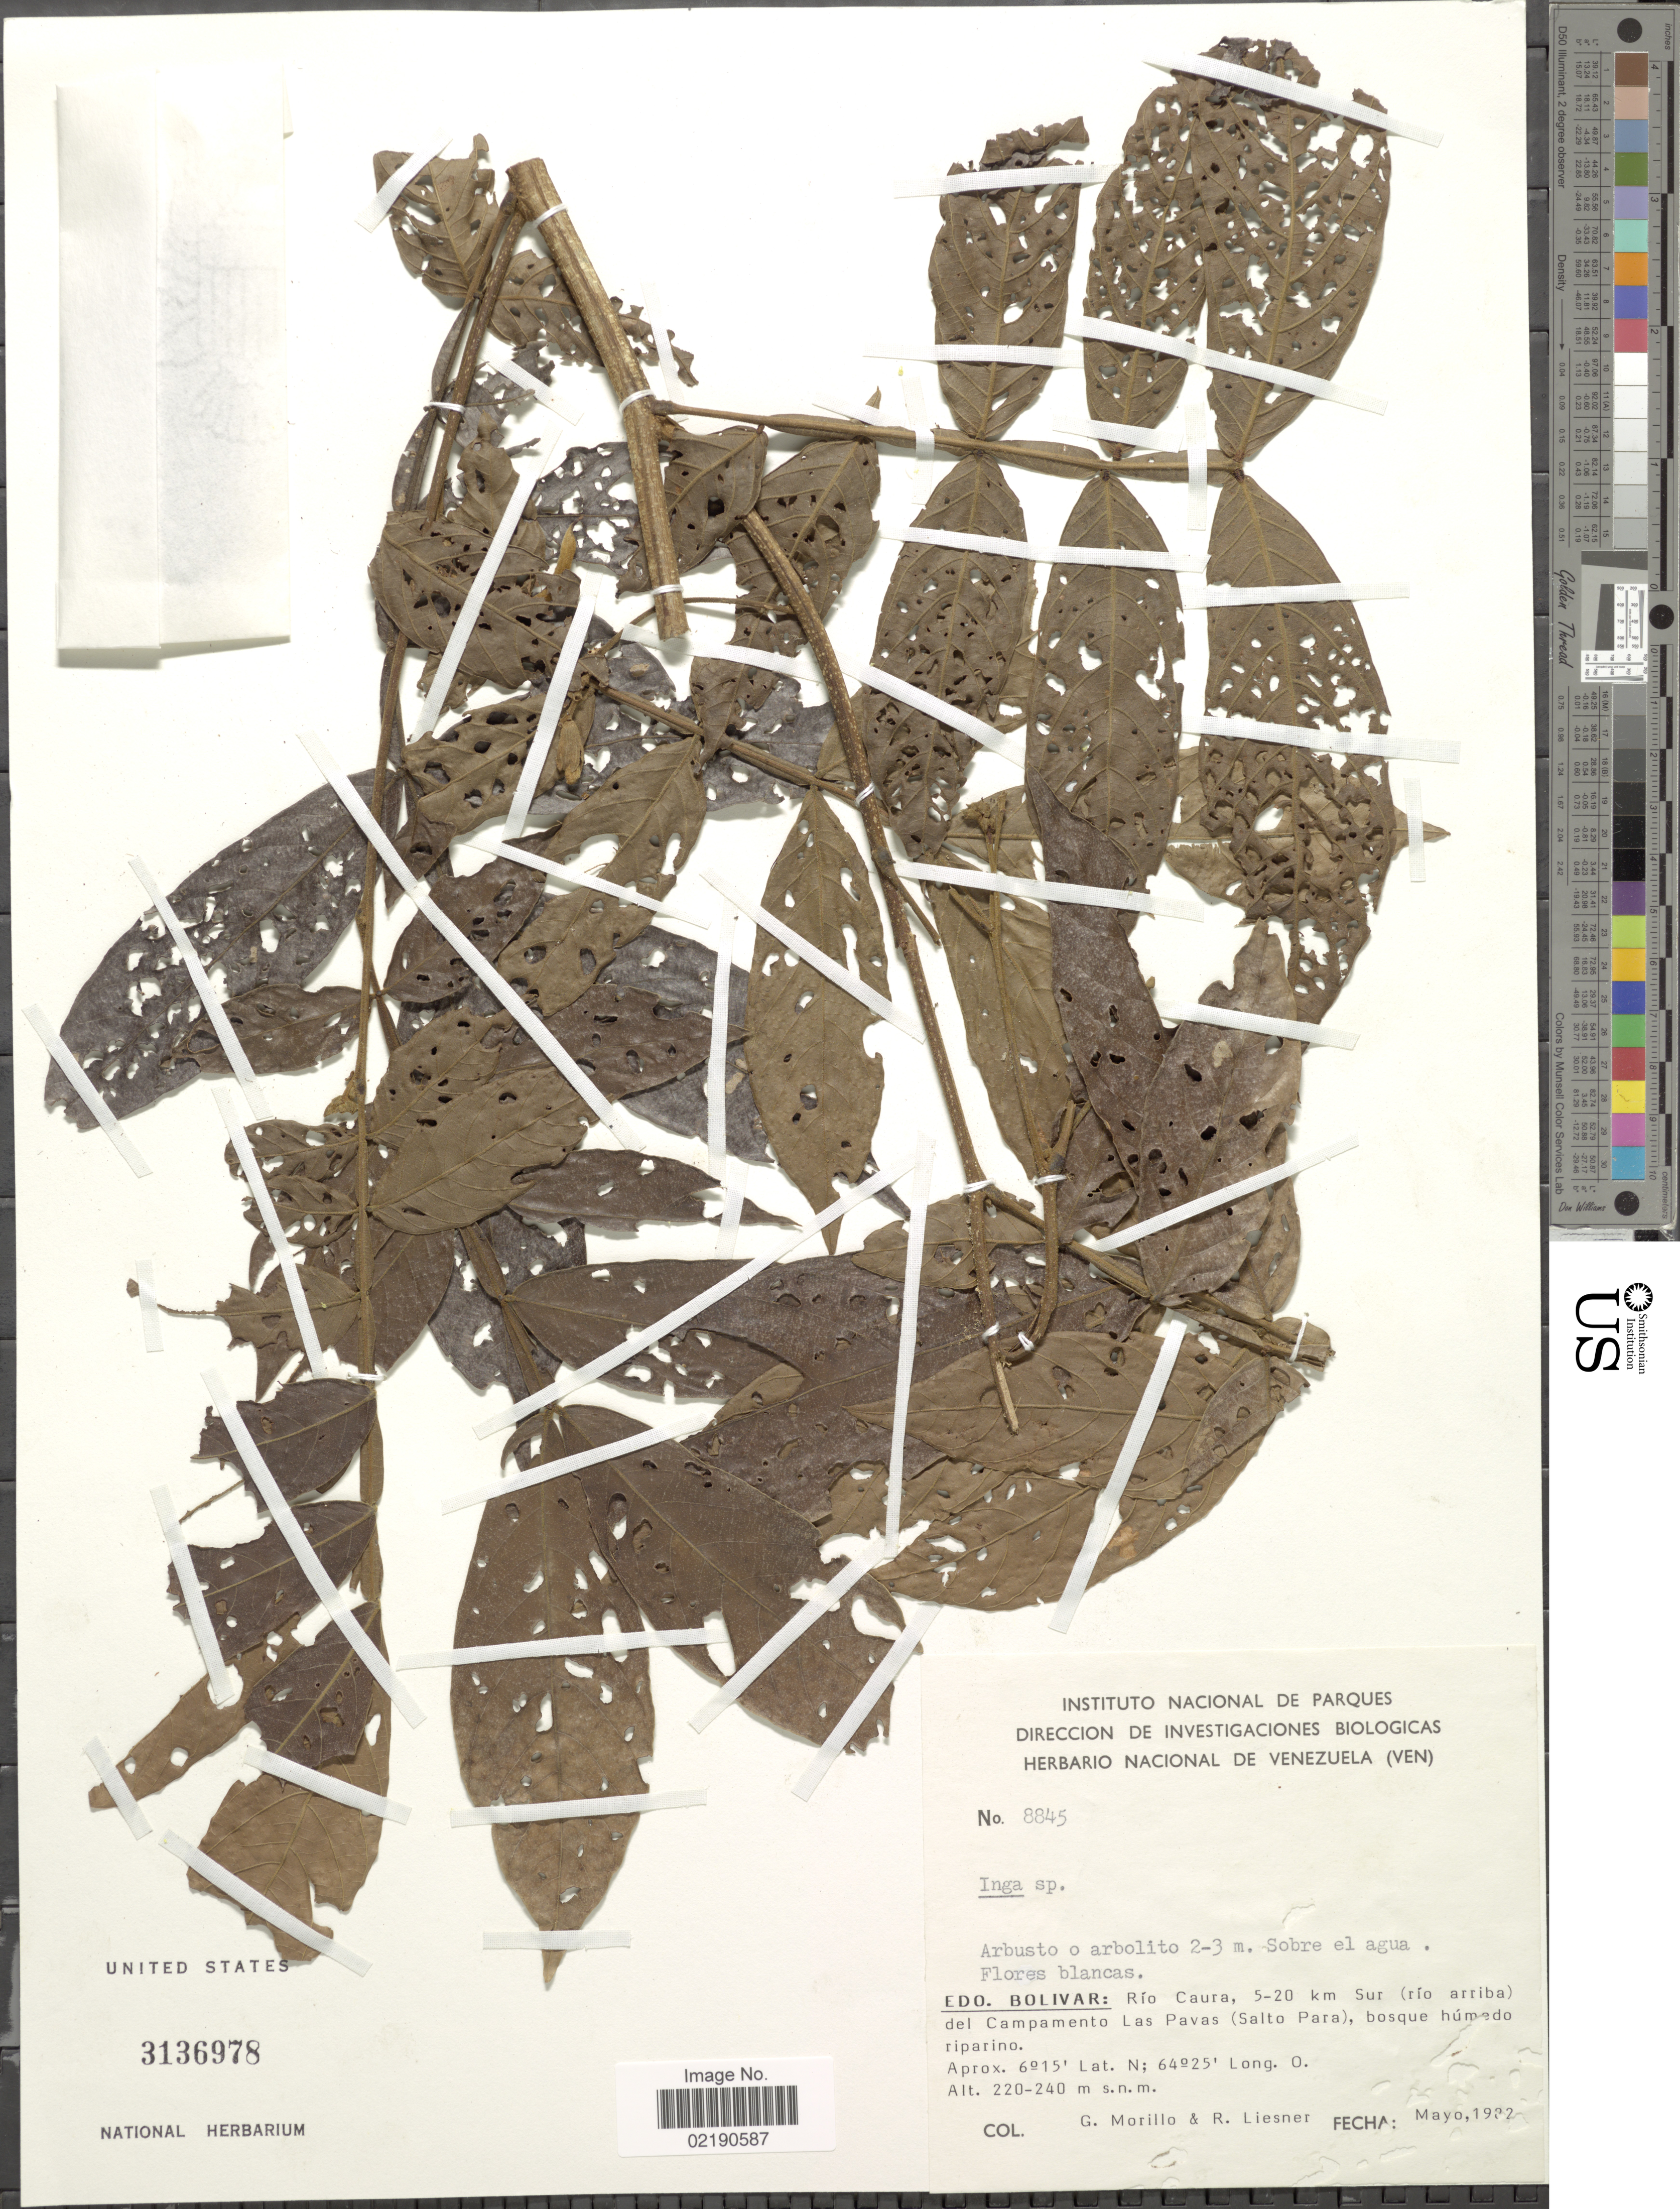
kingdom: Plantae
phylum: Tracheophyta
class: Magnoliopsida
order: Fabales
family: Fabaceae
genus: Inga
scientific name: Inga sp.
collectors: G. Morillo & R. L. Liesner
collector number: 8845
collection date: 1982-05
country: Venezuela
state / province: Bolivar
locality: Edo. Bolivar: Rio Caura, 5-20 km Sur (rio arriba) del Campamento Las Pavas ( Salto Para),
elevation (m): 220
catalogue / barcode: US 3136978